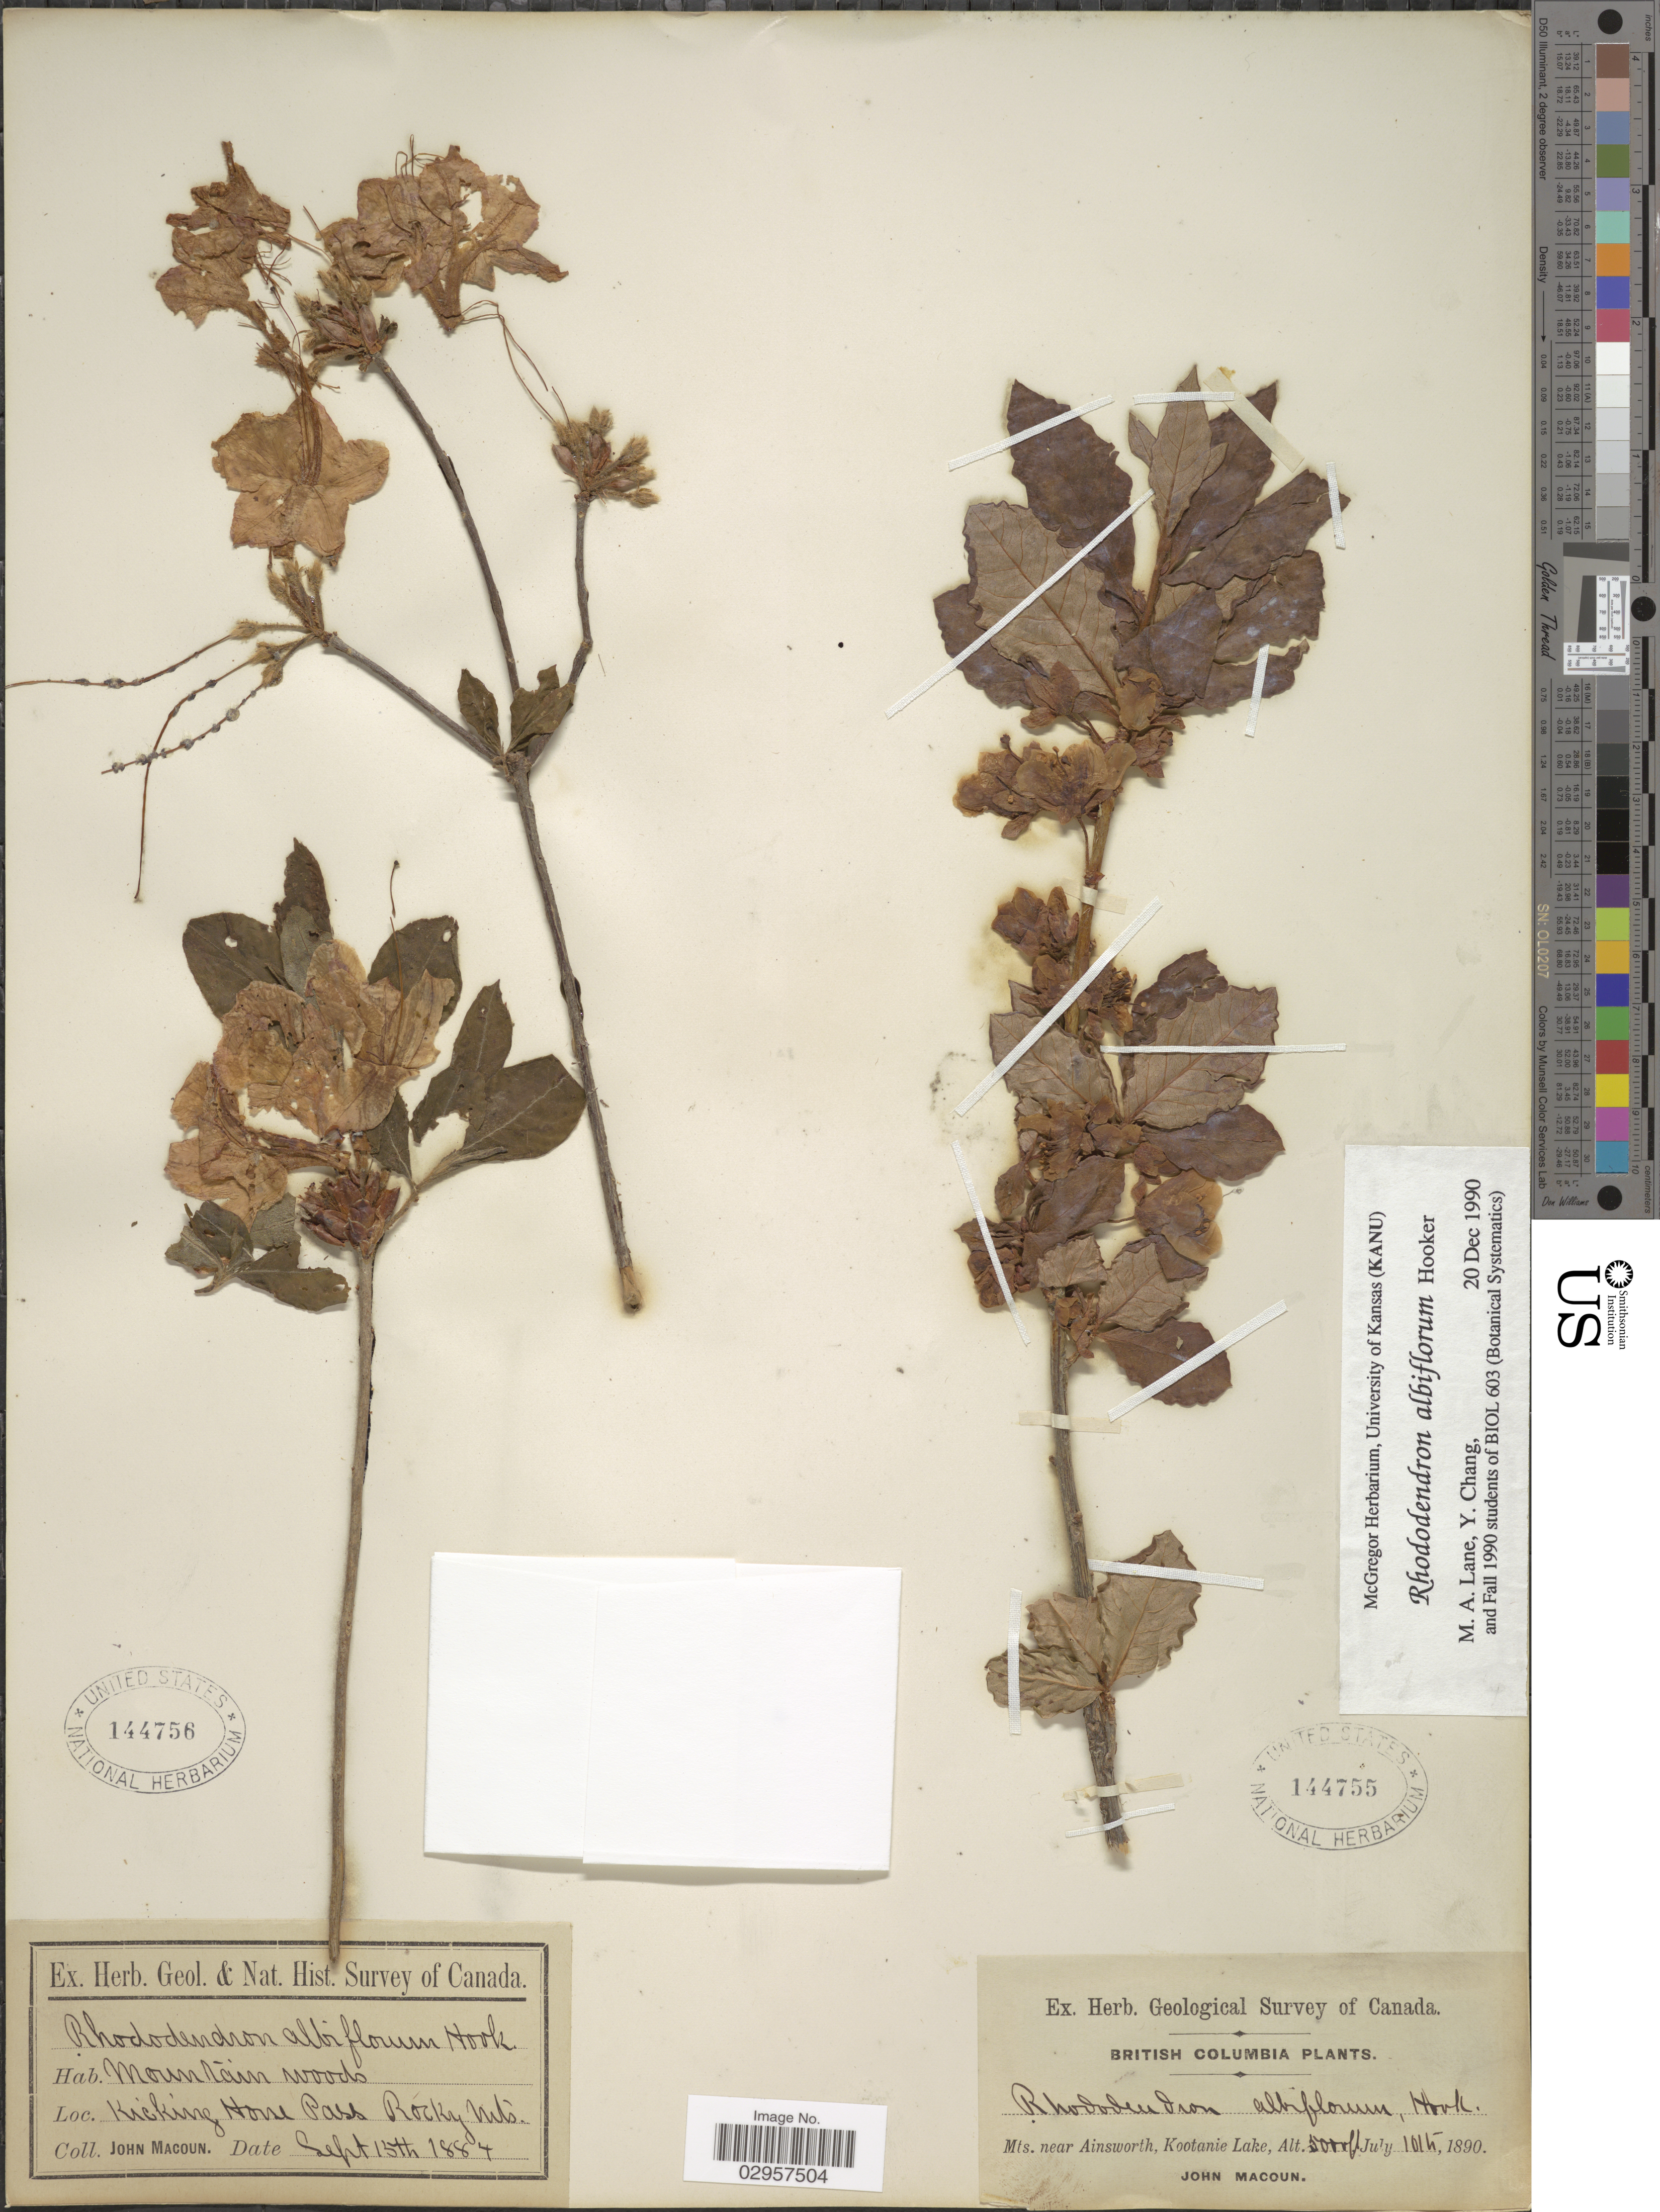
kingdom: Plantae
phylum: Tracheophyta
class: Magnoliopsida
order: Ericales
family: Ericaceae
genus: Rhododendron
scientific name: Rhododendron albiflorum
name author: Hook.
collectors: J. Macoun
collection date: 1890-07-10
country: Canada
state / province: British Columbia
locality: Mts. near Ainsworth, Kootanie Lake.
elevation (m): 1524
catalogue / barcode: US 144755-2